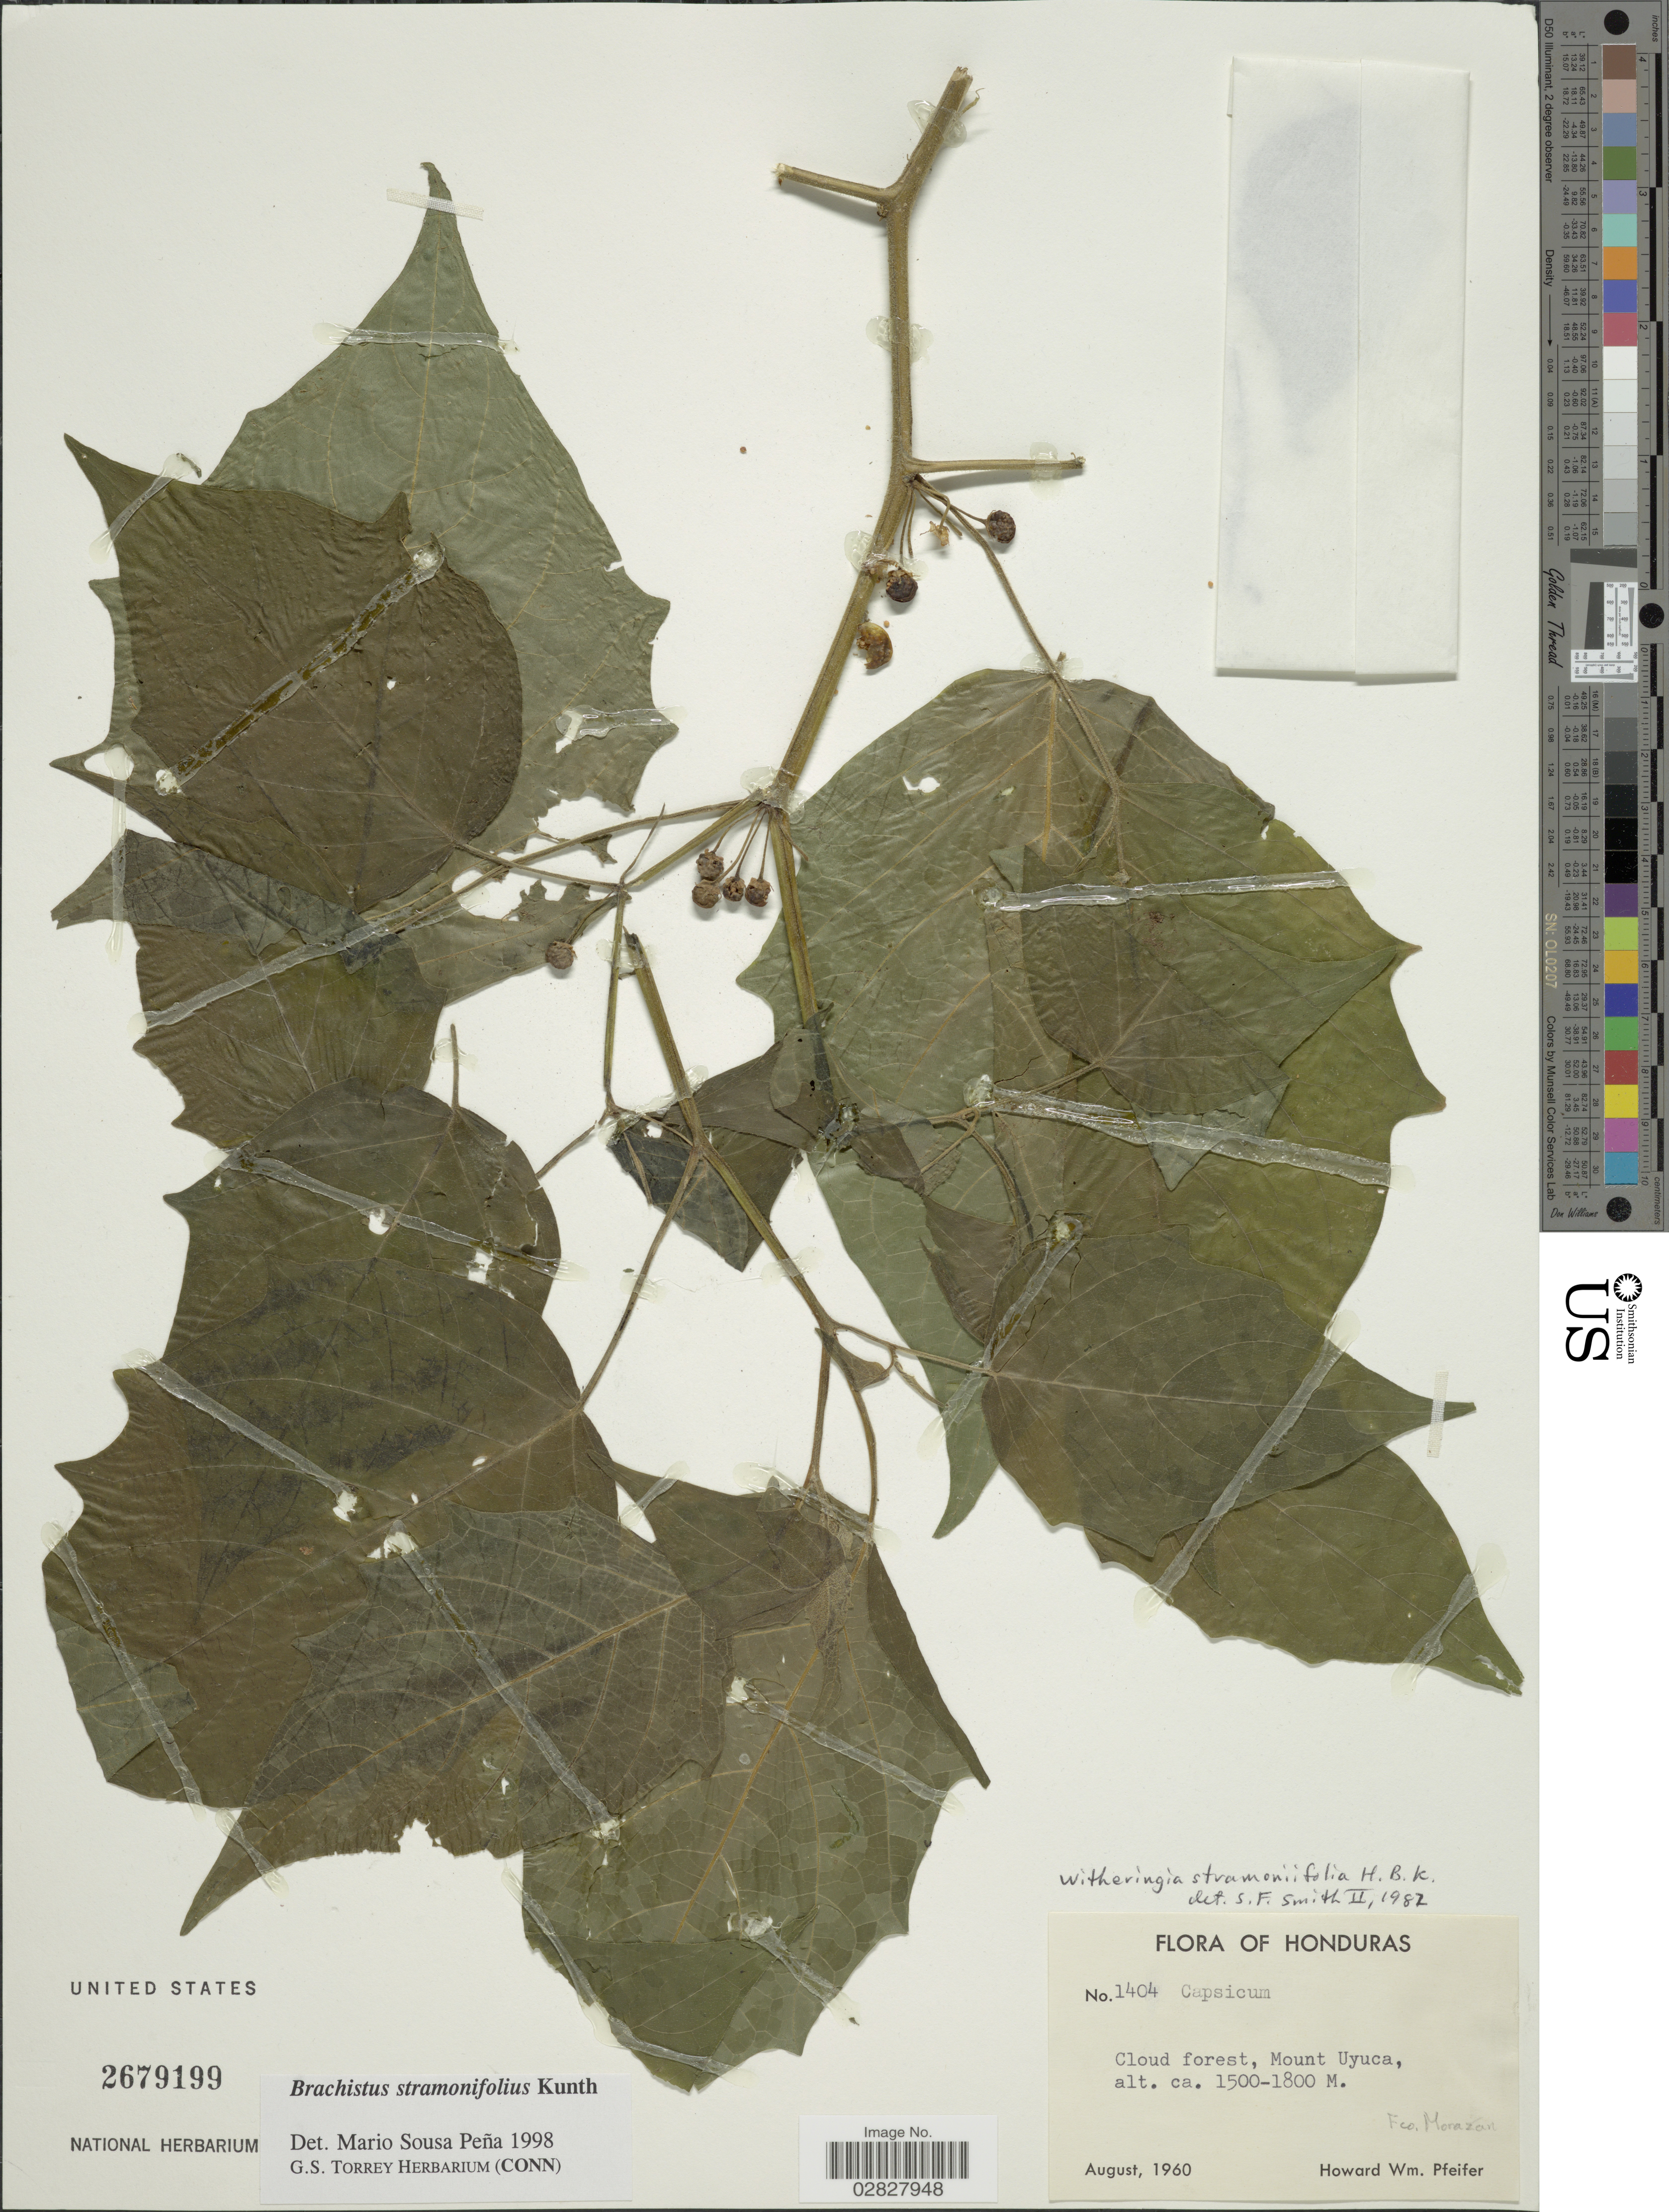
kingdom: Plantae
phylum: Tracheophyta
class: Magnoliopsida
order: Solanales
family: Solanaceae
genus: Brachistus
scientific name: Brachistus stramonifolius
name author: (Kunth) Miers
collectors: H. W. Pfeifer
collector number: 1404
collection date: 1960-08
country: Honduras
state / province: Fco. Morazán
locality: Cloud forest, Mount Uyuca, Fco. Morazán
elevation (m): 1500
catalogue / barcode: US 2679199